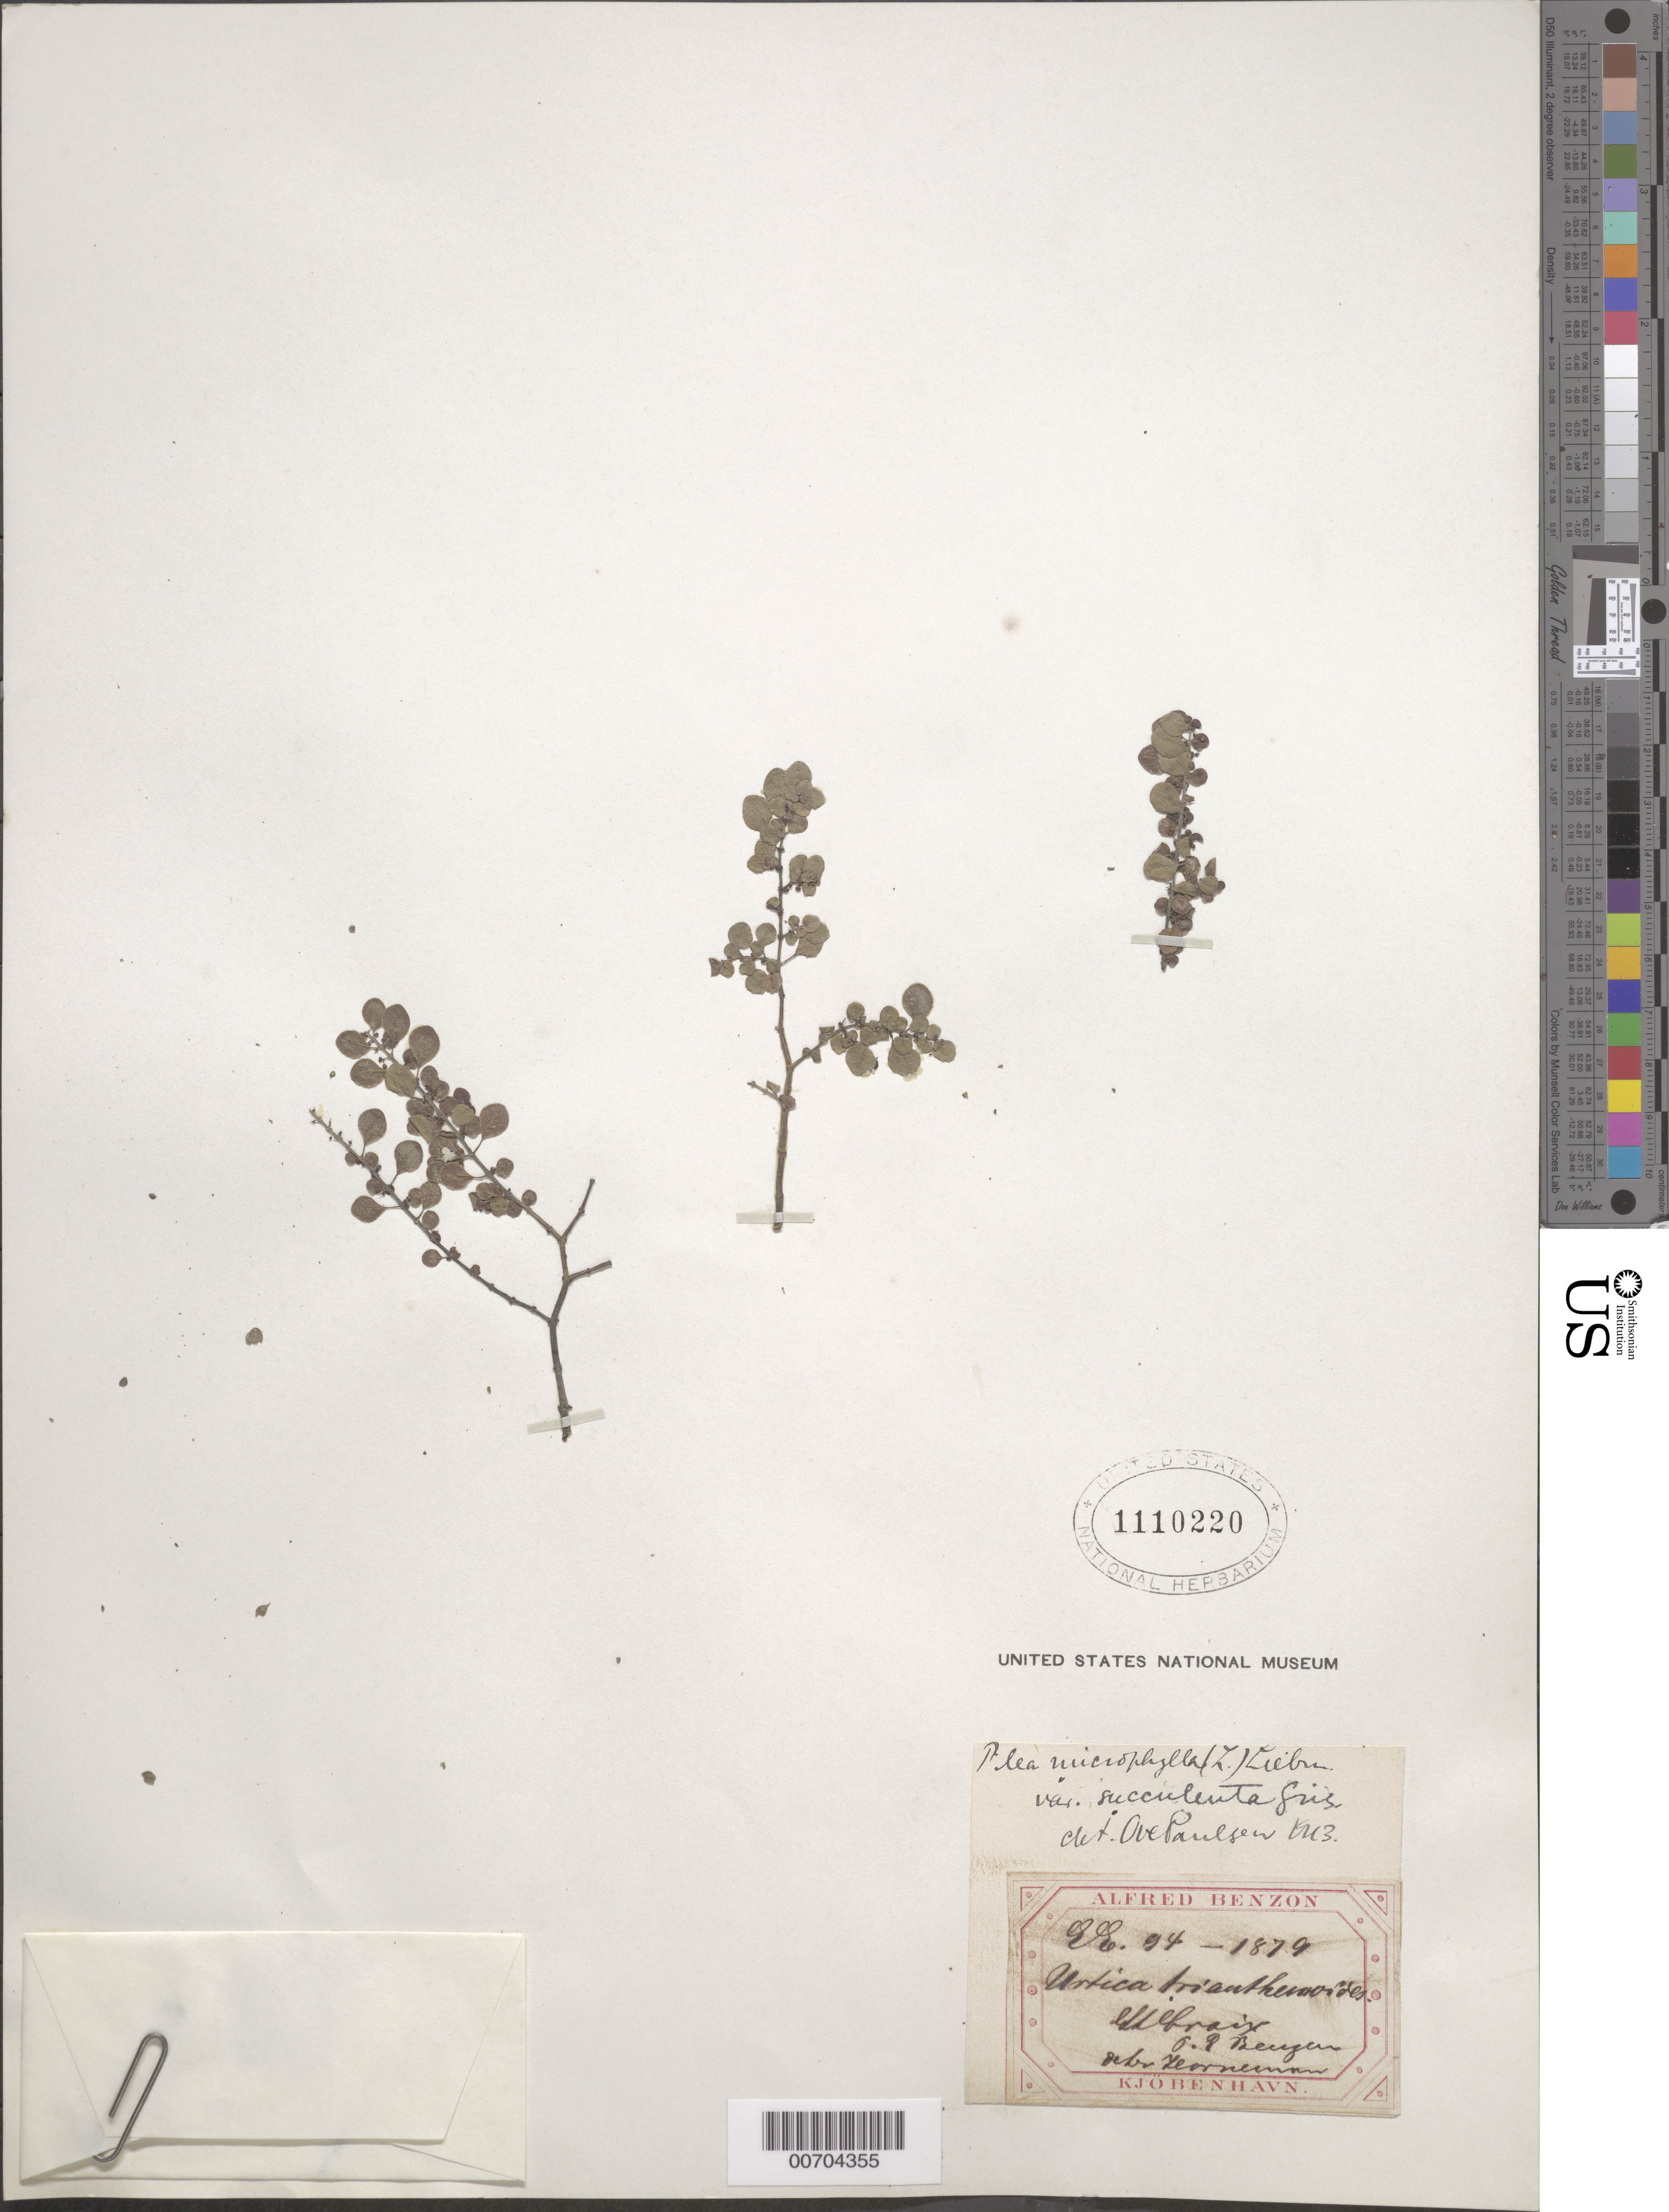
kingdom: Plantae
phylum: Tracheophyta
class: Magnoliopsida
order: Rosales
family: Urticaceae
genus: Pilea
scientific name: Pilea microphylla var. succulenta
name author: Griseb.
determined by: Paulsen, O.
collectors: A. Benzon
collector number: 94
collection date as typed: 1879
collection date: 1879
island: Leeward Islands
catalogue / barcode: US 1110220